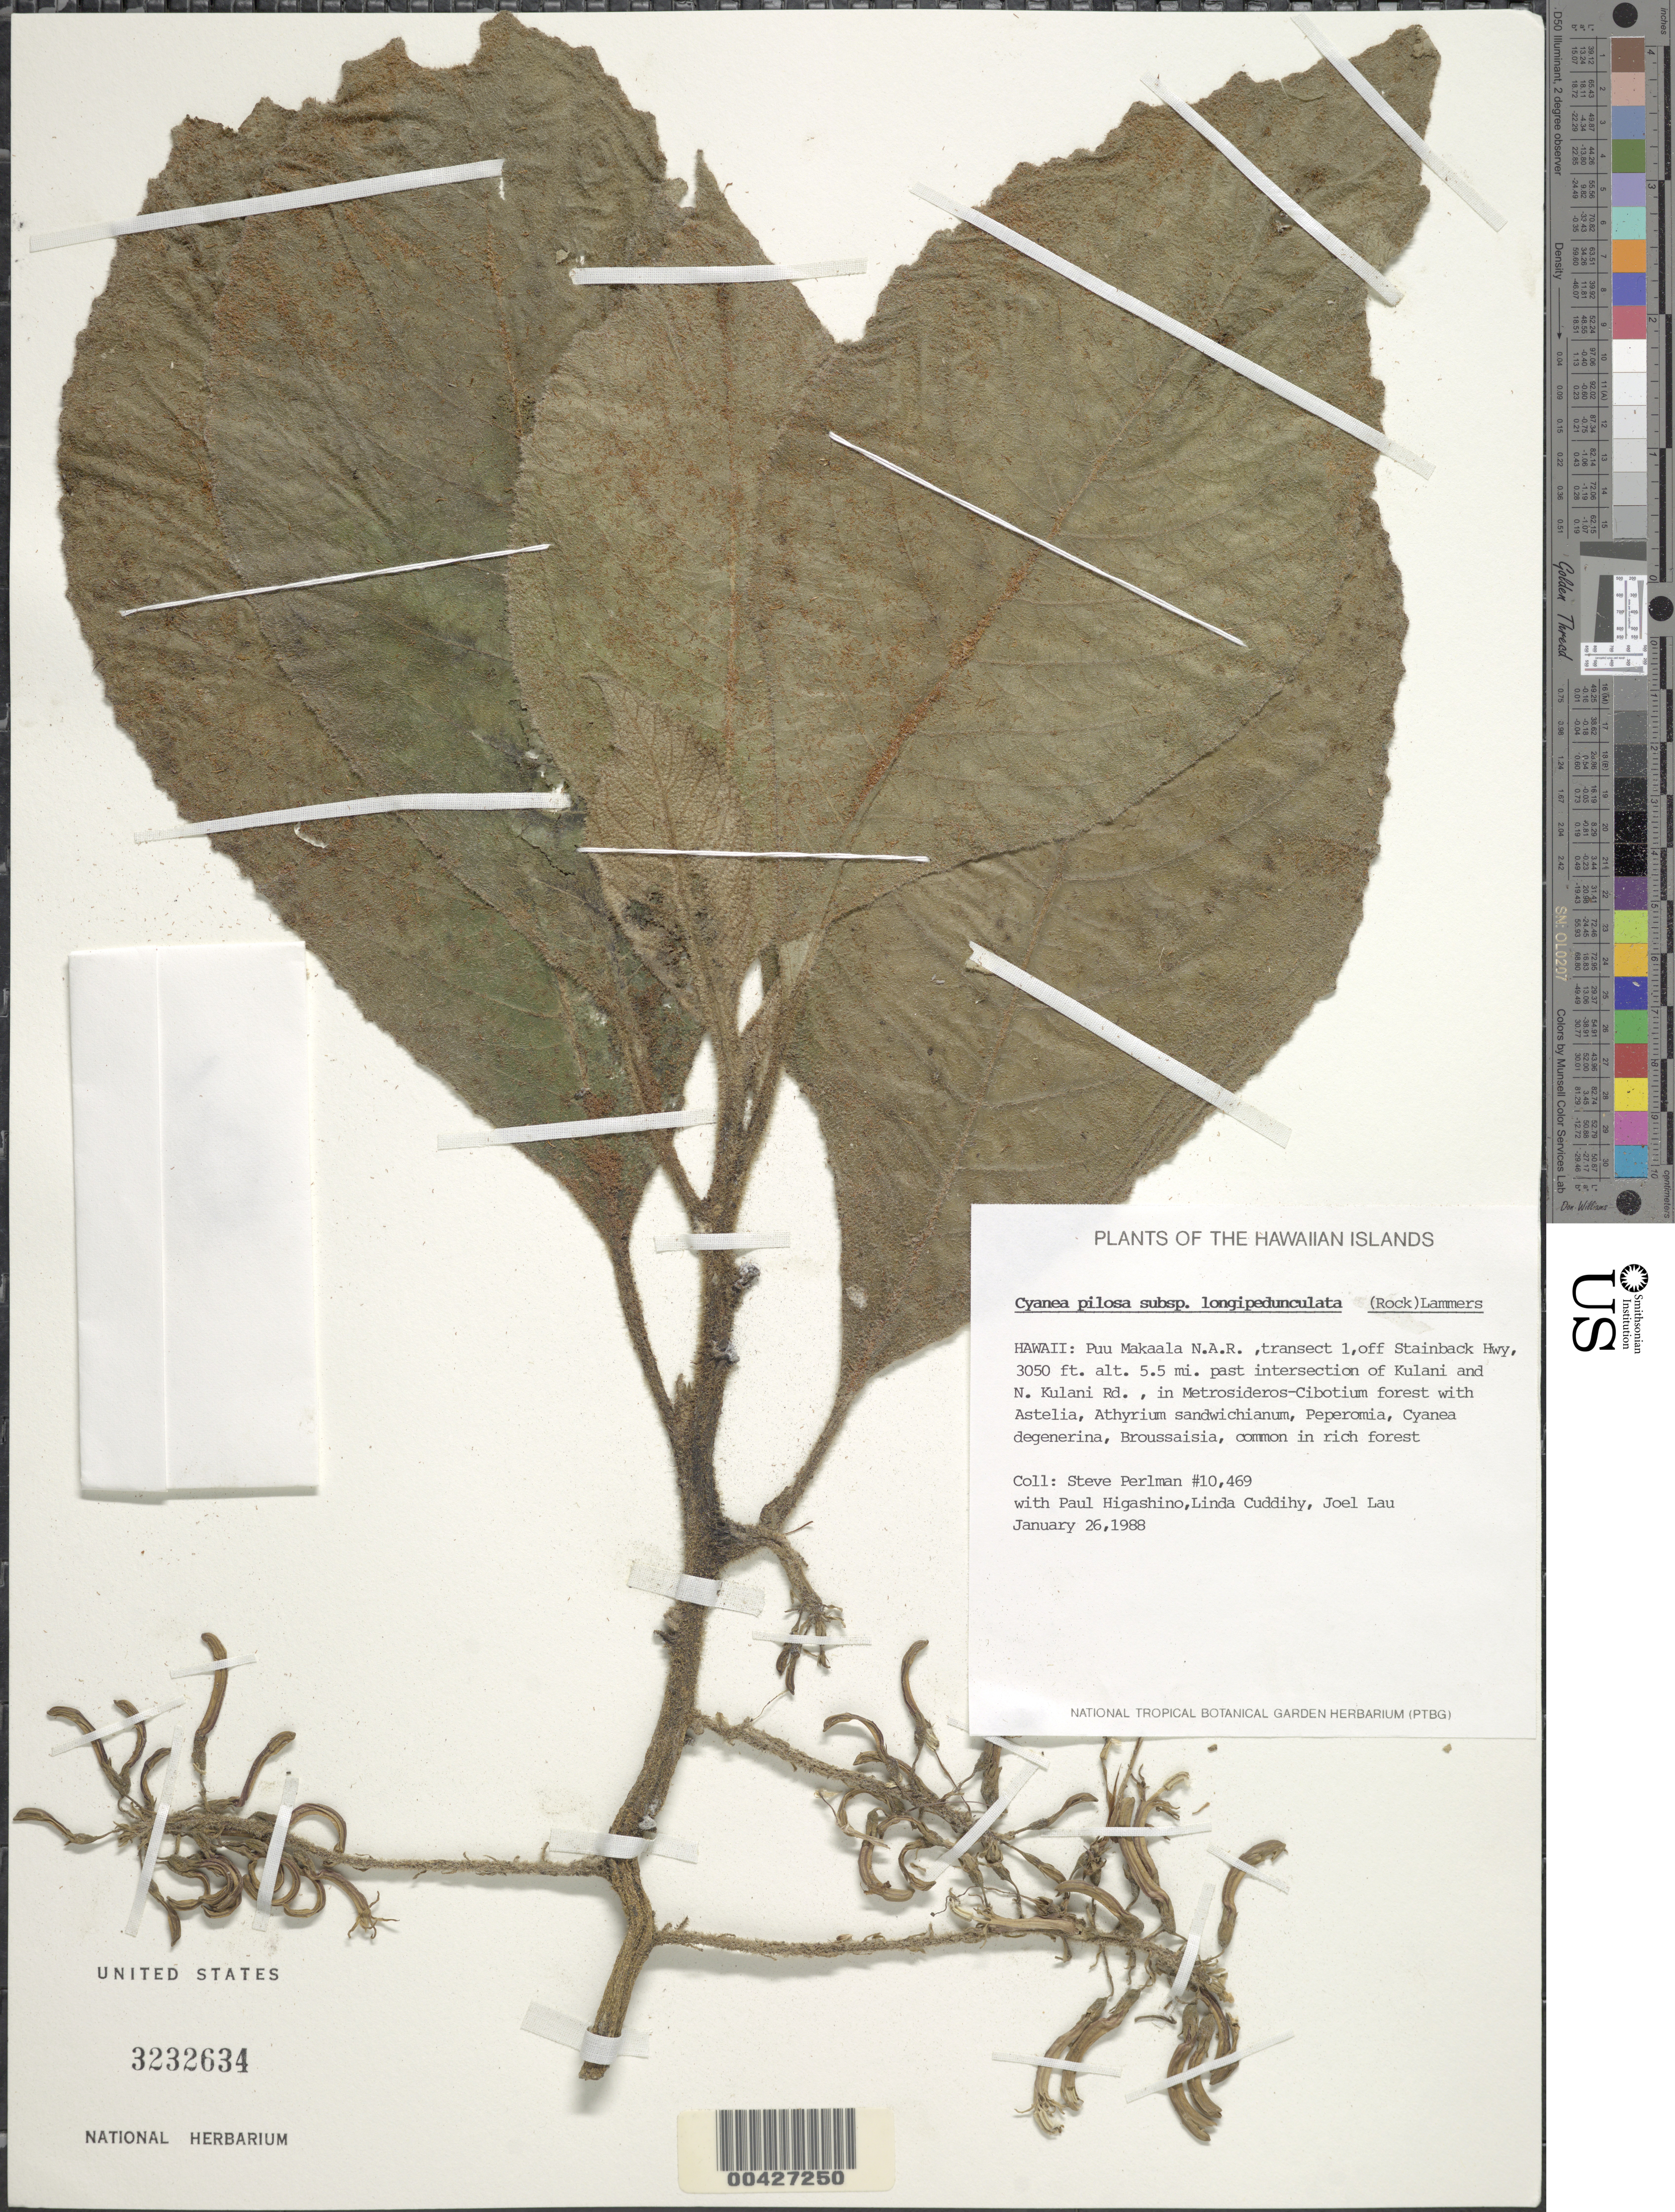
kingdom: Plantae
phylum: Tracheophyta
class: Magnoliopsida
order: Asterales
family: Campanulaceae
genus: Cyanea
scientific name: Cyanea pilosa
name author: A. Gray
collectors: S. P. Perlman, P. Higashino, L. Cuddihy & J. Lau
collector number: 10469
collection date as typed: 26 Jan 1988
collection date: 1988-01-26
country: United States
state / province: Hawaii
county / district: Hawaii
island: Hawaii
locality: Puu Makaala N.A.R., transect 1, off Stainback Hwy, 5.5 mi past intersection of Kulani and N Kulani Rd.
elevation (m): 930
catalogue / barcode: US 3232634